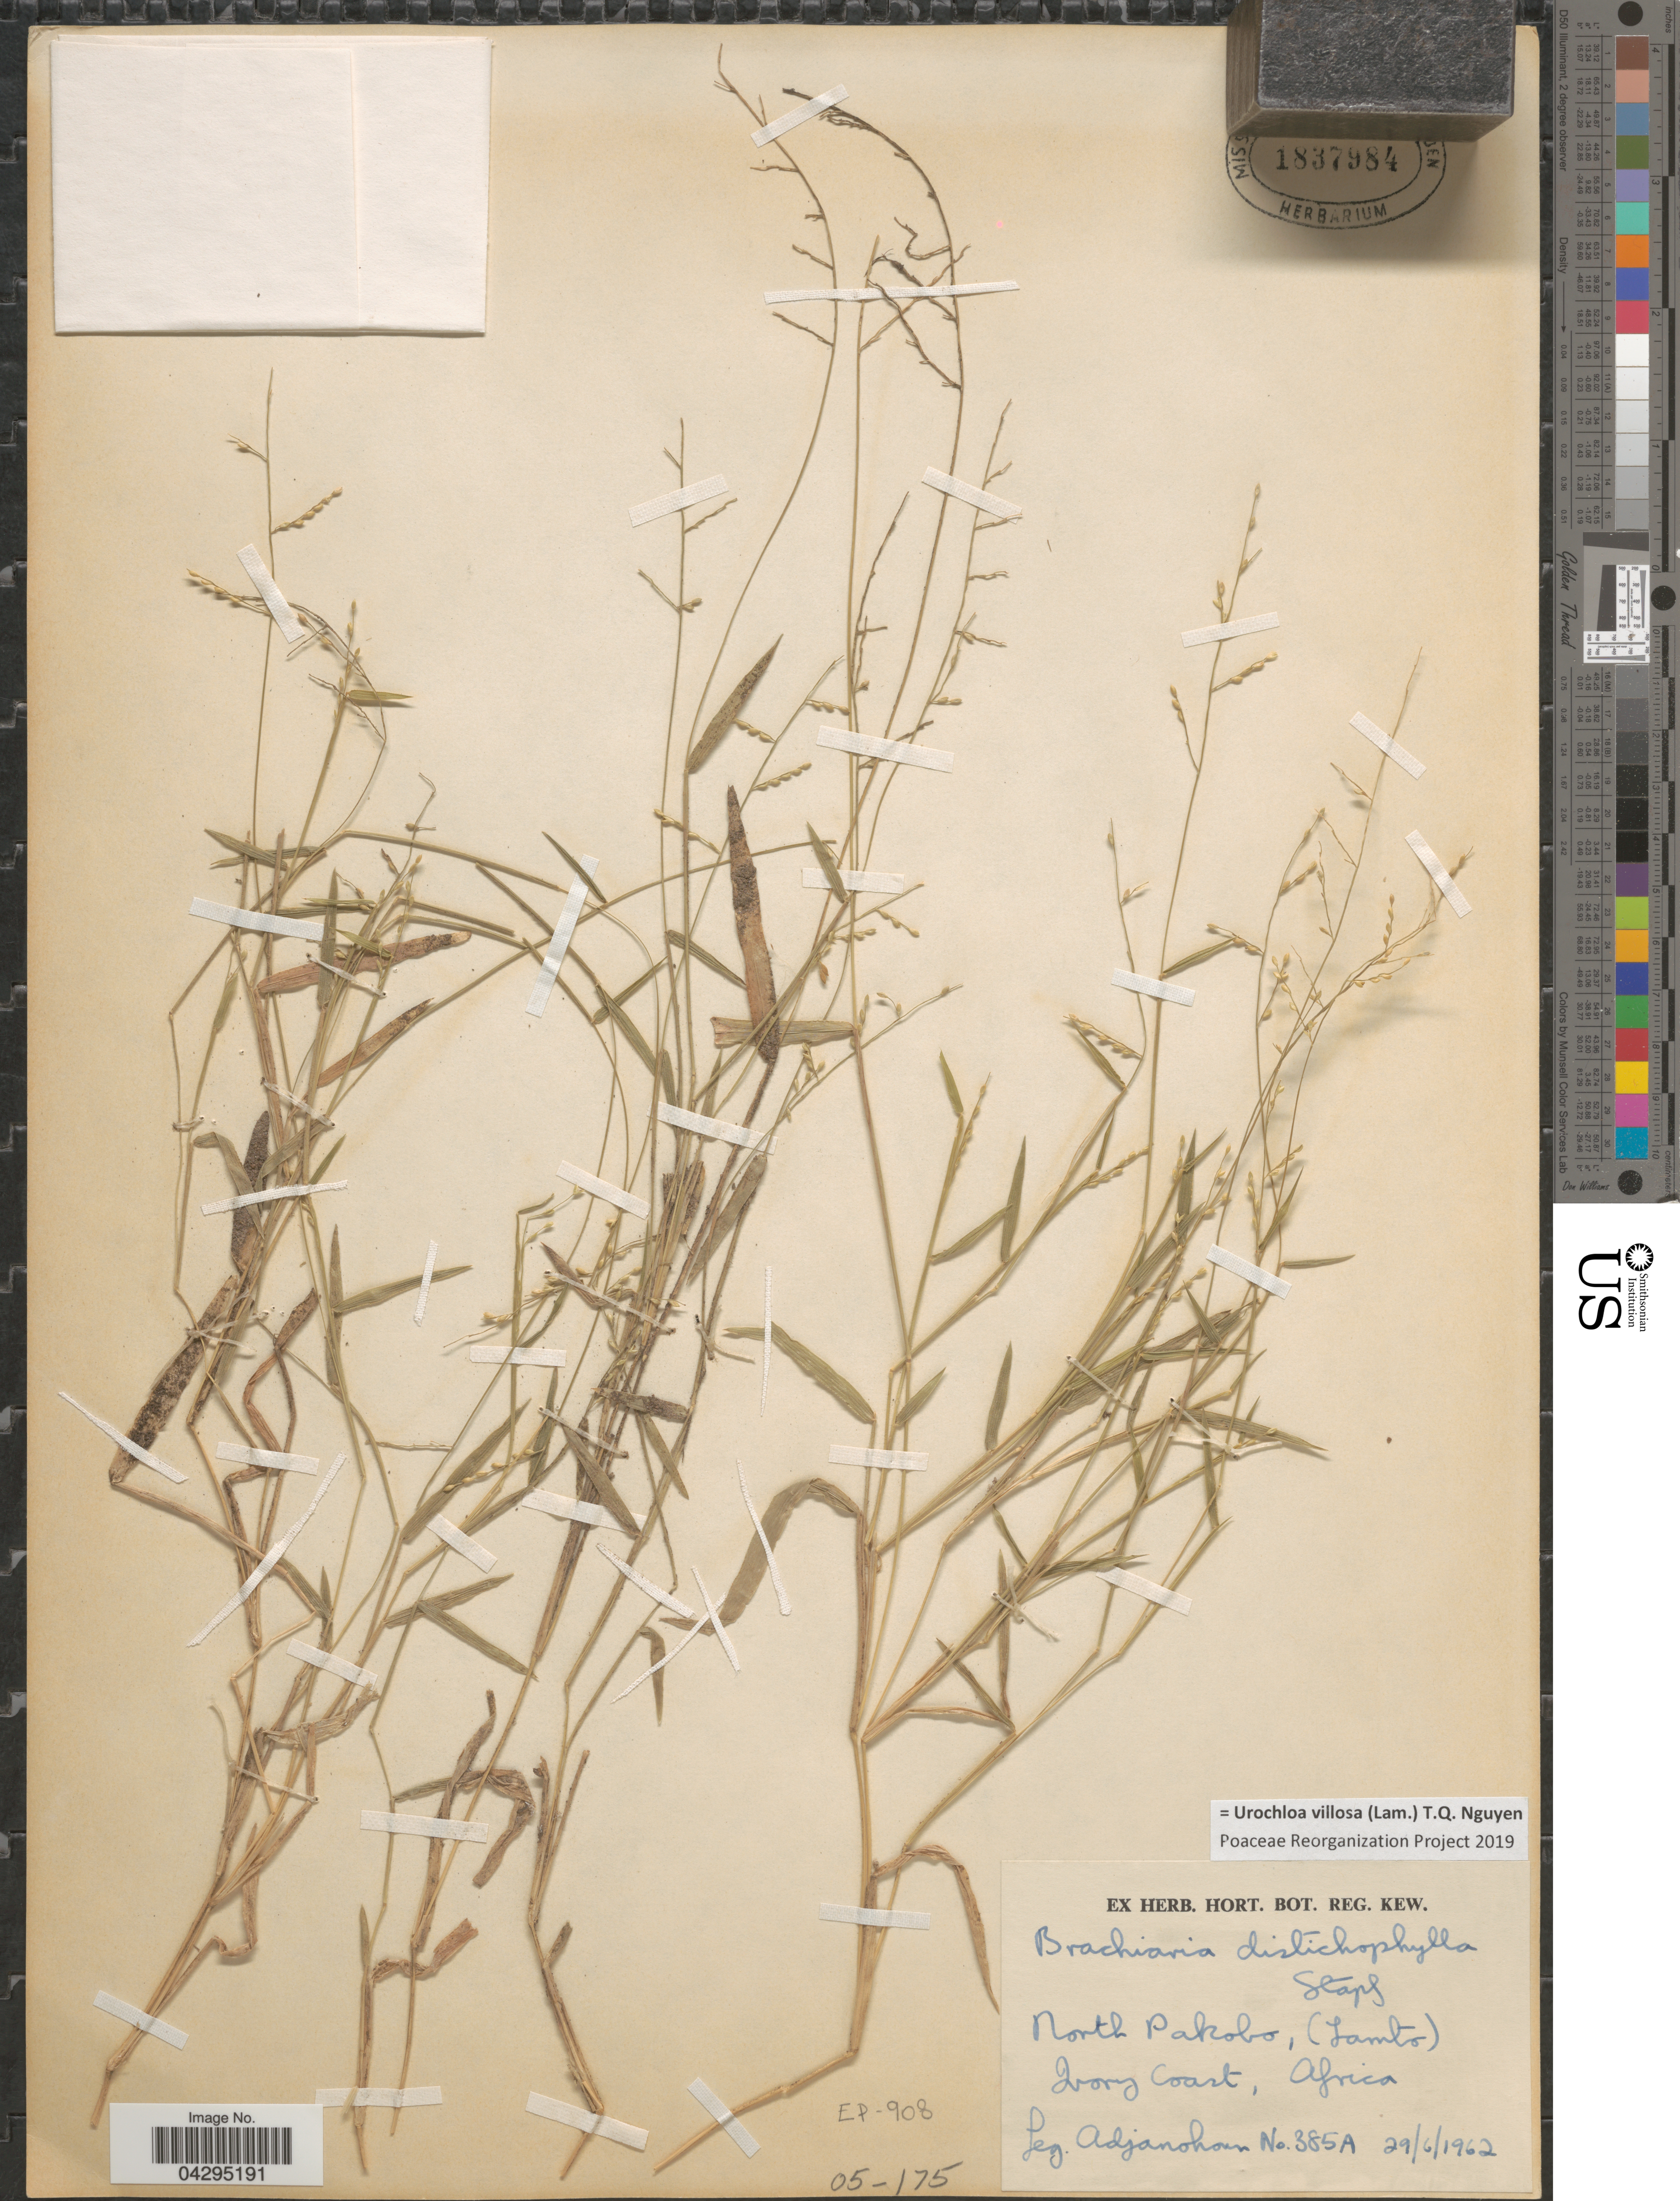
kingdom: Plantae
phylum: Tracheophyta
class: Liliopsida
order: Poales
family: Poaceae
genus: Urochloa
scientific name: Urochloa villosa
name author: (Lam.) T.Q. Nguyen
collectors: Adjanohoun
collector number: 385A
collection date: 1962-06-29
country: Ivory Coast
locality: North Pakobo, (Lamto).